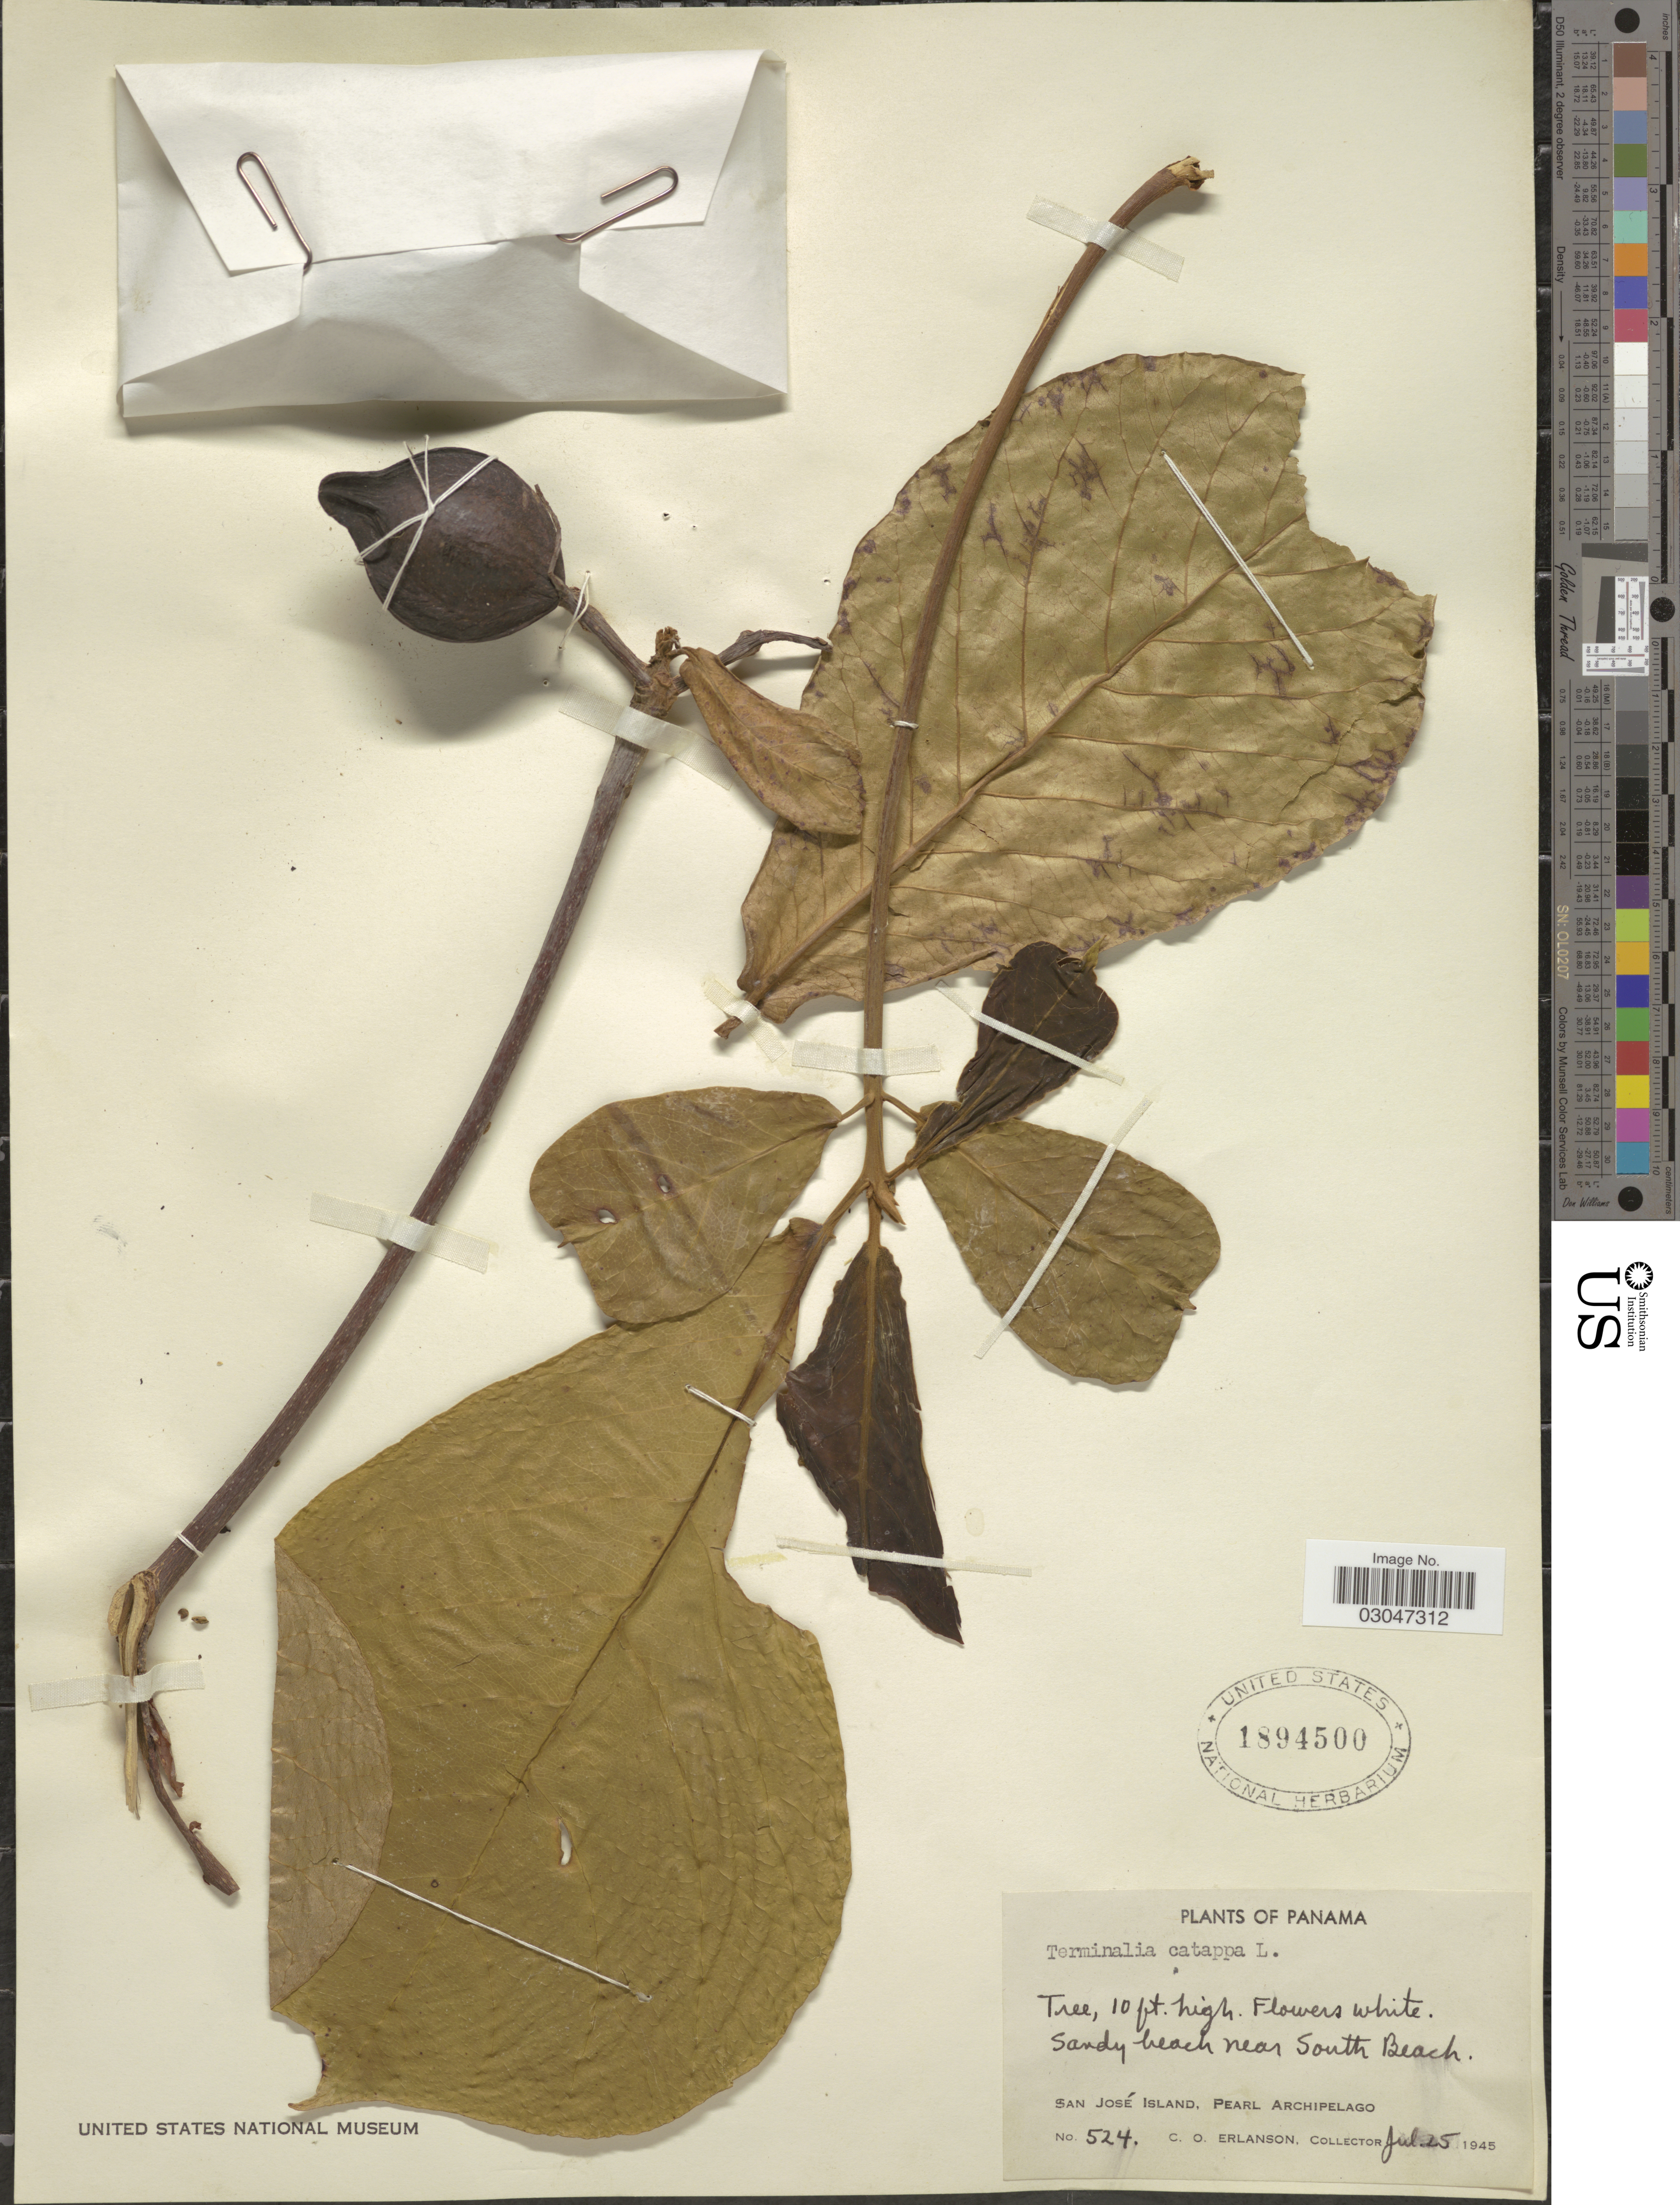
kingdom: Plantae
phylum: Tracheophyta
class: Magnoliopsida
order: Myrtales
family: Combretaceae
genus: Terminalia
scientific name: Terminalia catappa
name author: L.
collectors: C. O. Erlanson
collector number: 524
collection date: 1945-07-25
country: Panama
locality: Sandy beach near South Beach. San José Island, Pearl Archipelago.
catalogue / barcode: US 1894500